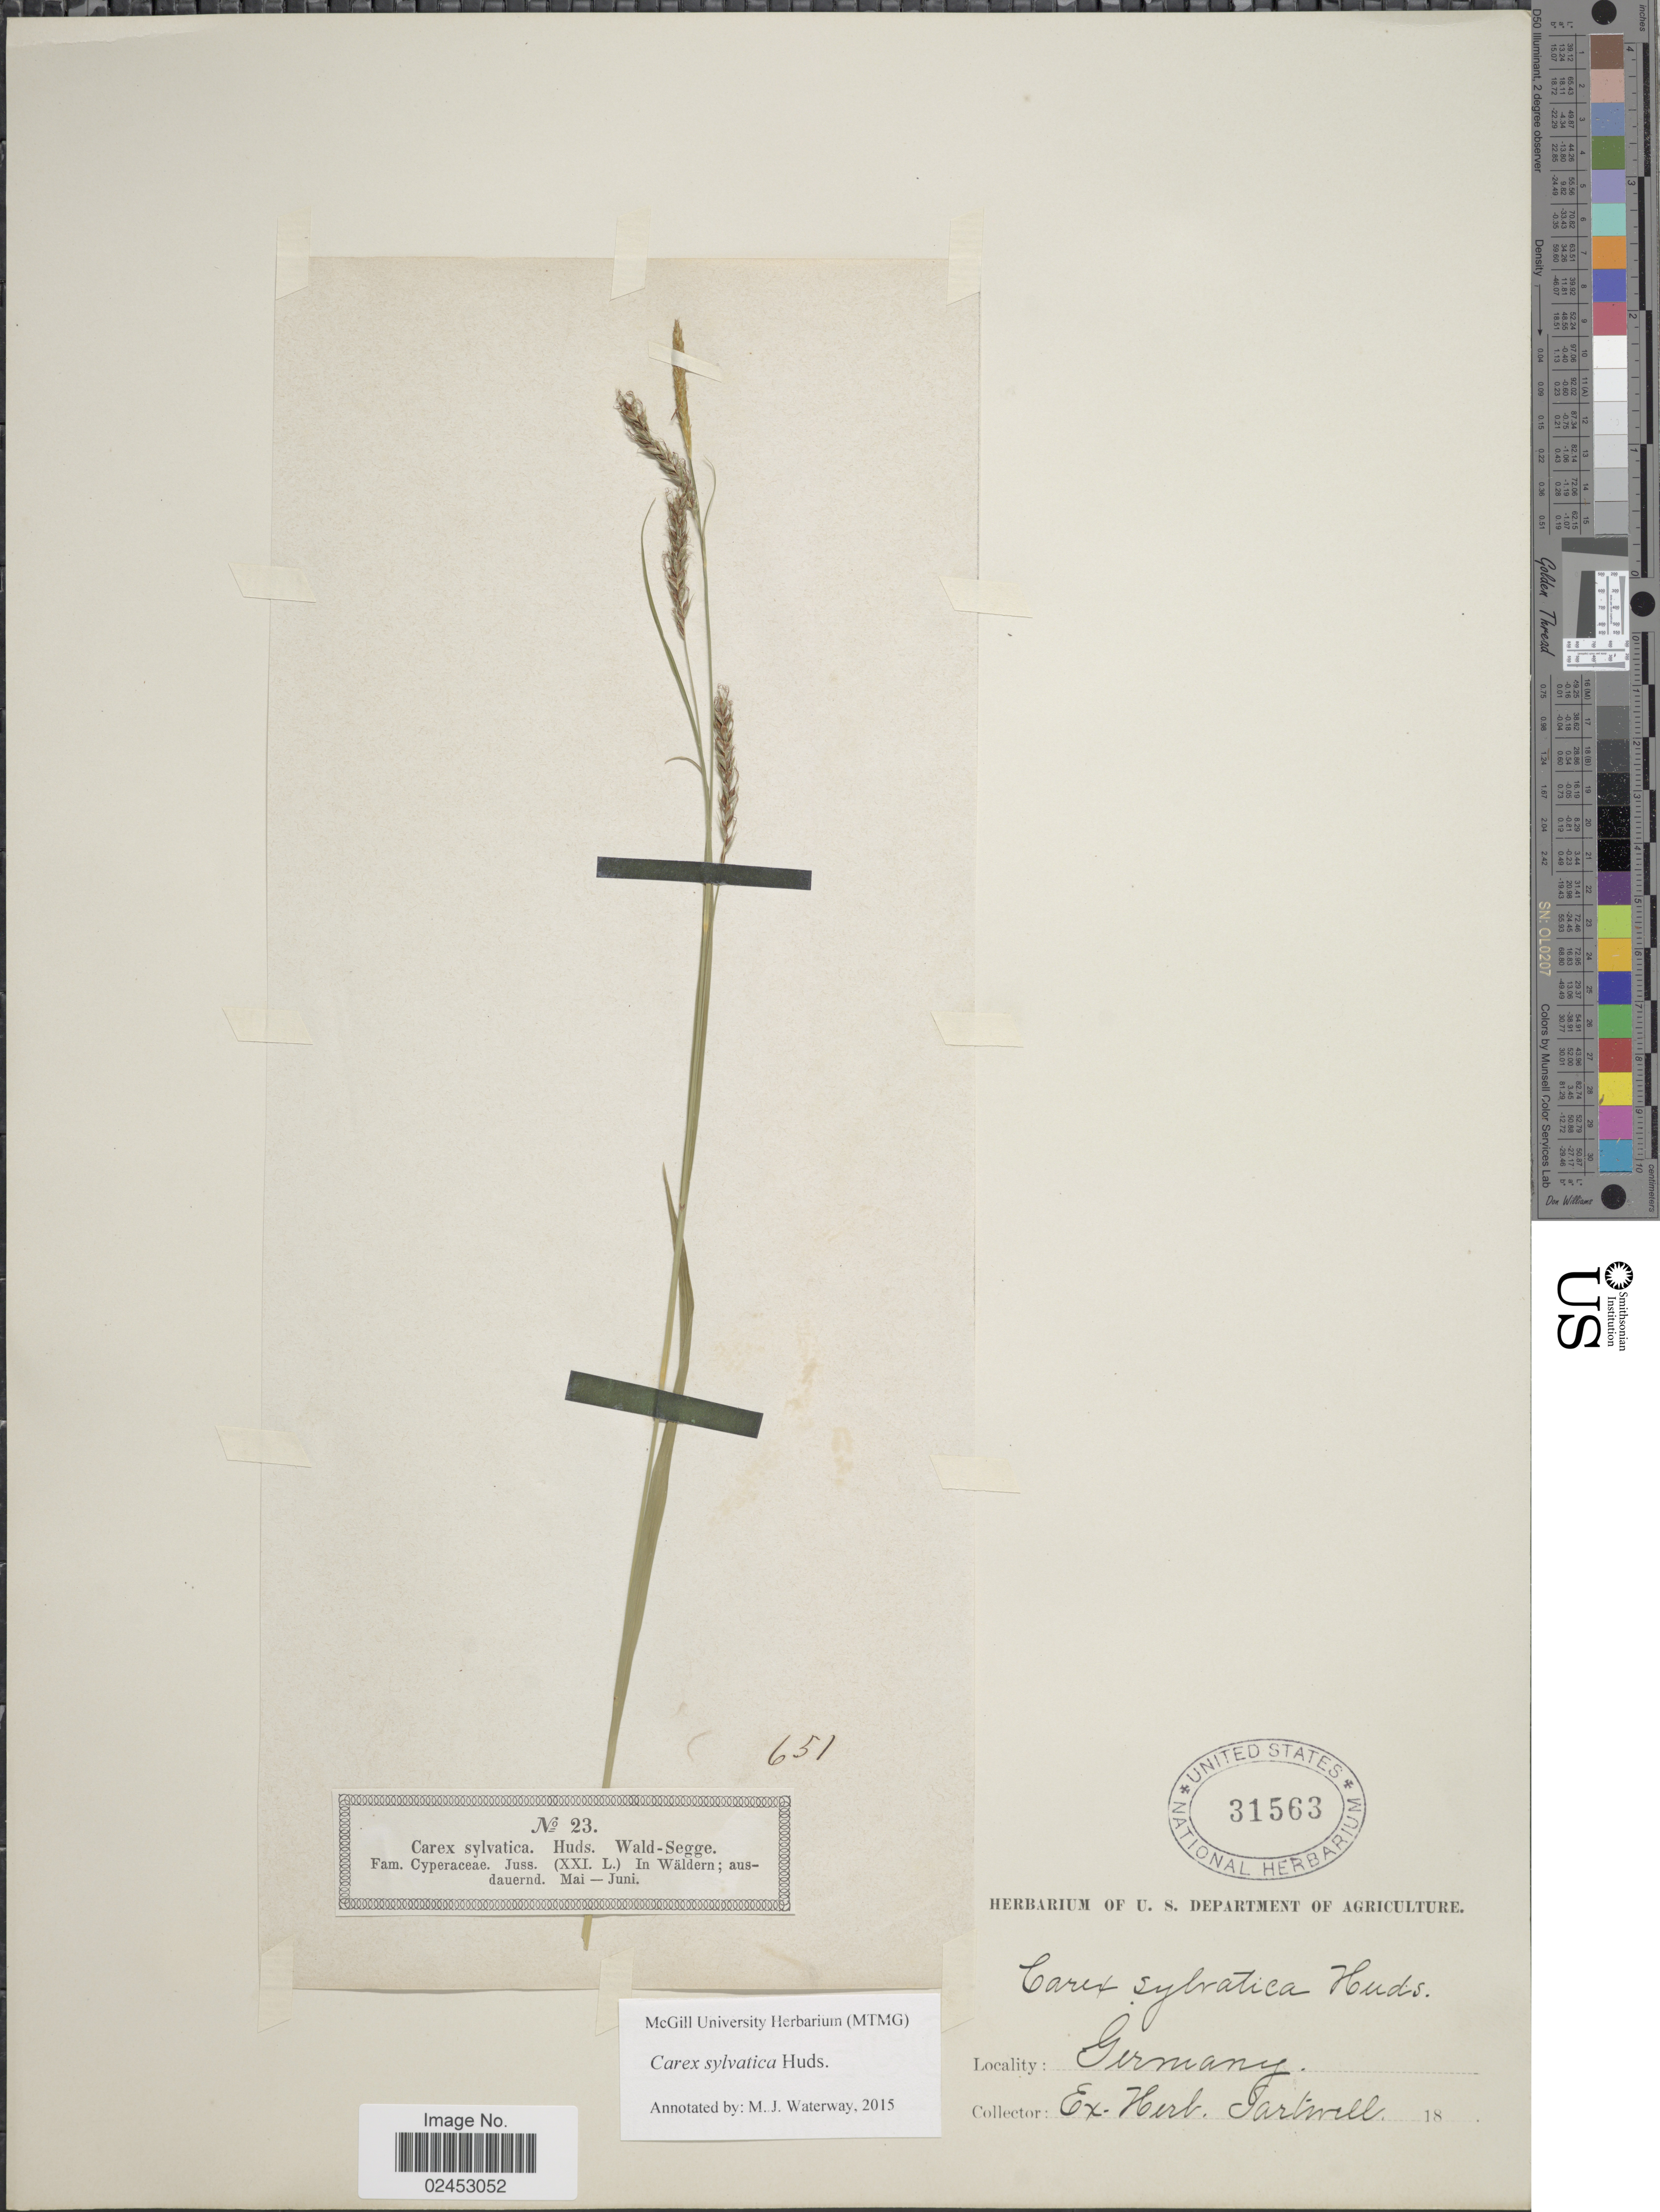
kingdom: Plantae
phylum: Tracheophyta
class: Liliopsida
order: Poales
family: Cyperaceae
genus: Carex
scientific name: Carex sylvatica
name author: Huds.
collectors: ex herb. Sartwell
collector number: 23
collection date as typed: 18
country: Germany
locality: In Waldern; ausdauernd.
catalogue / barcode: US 31563